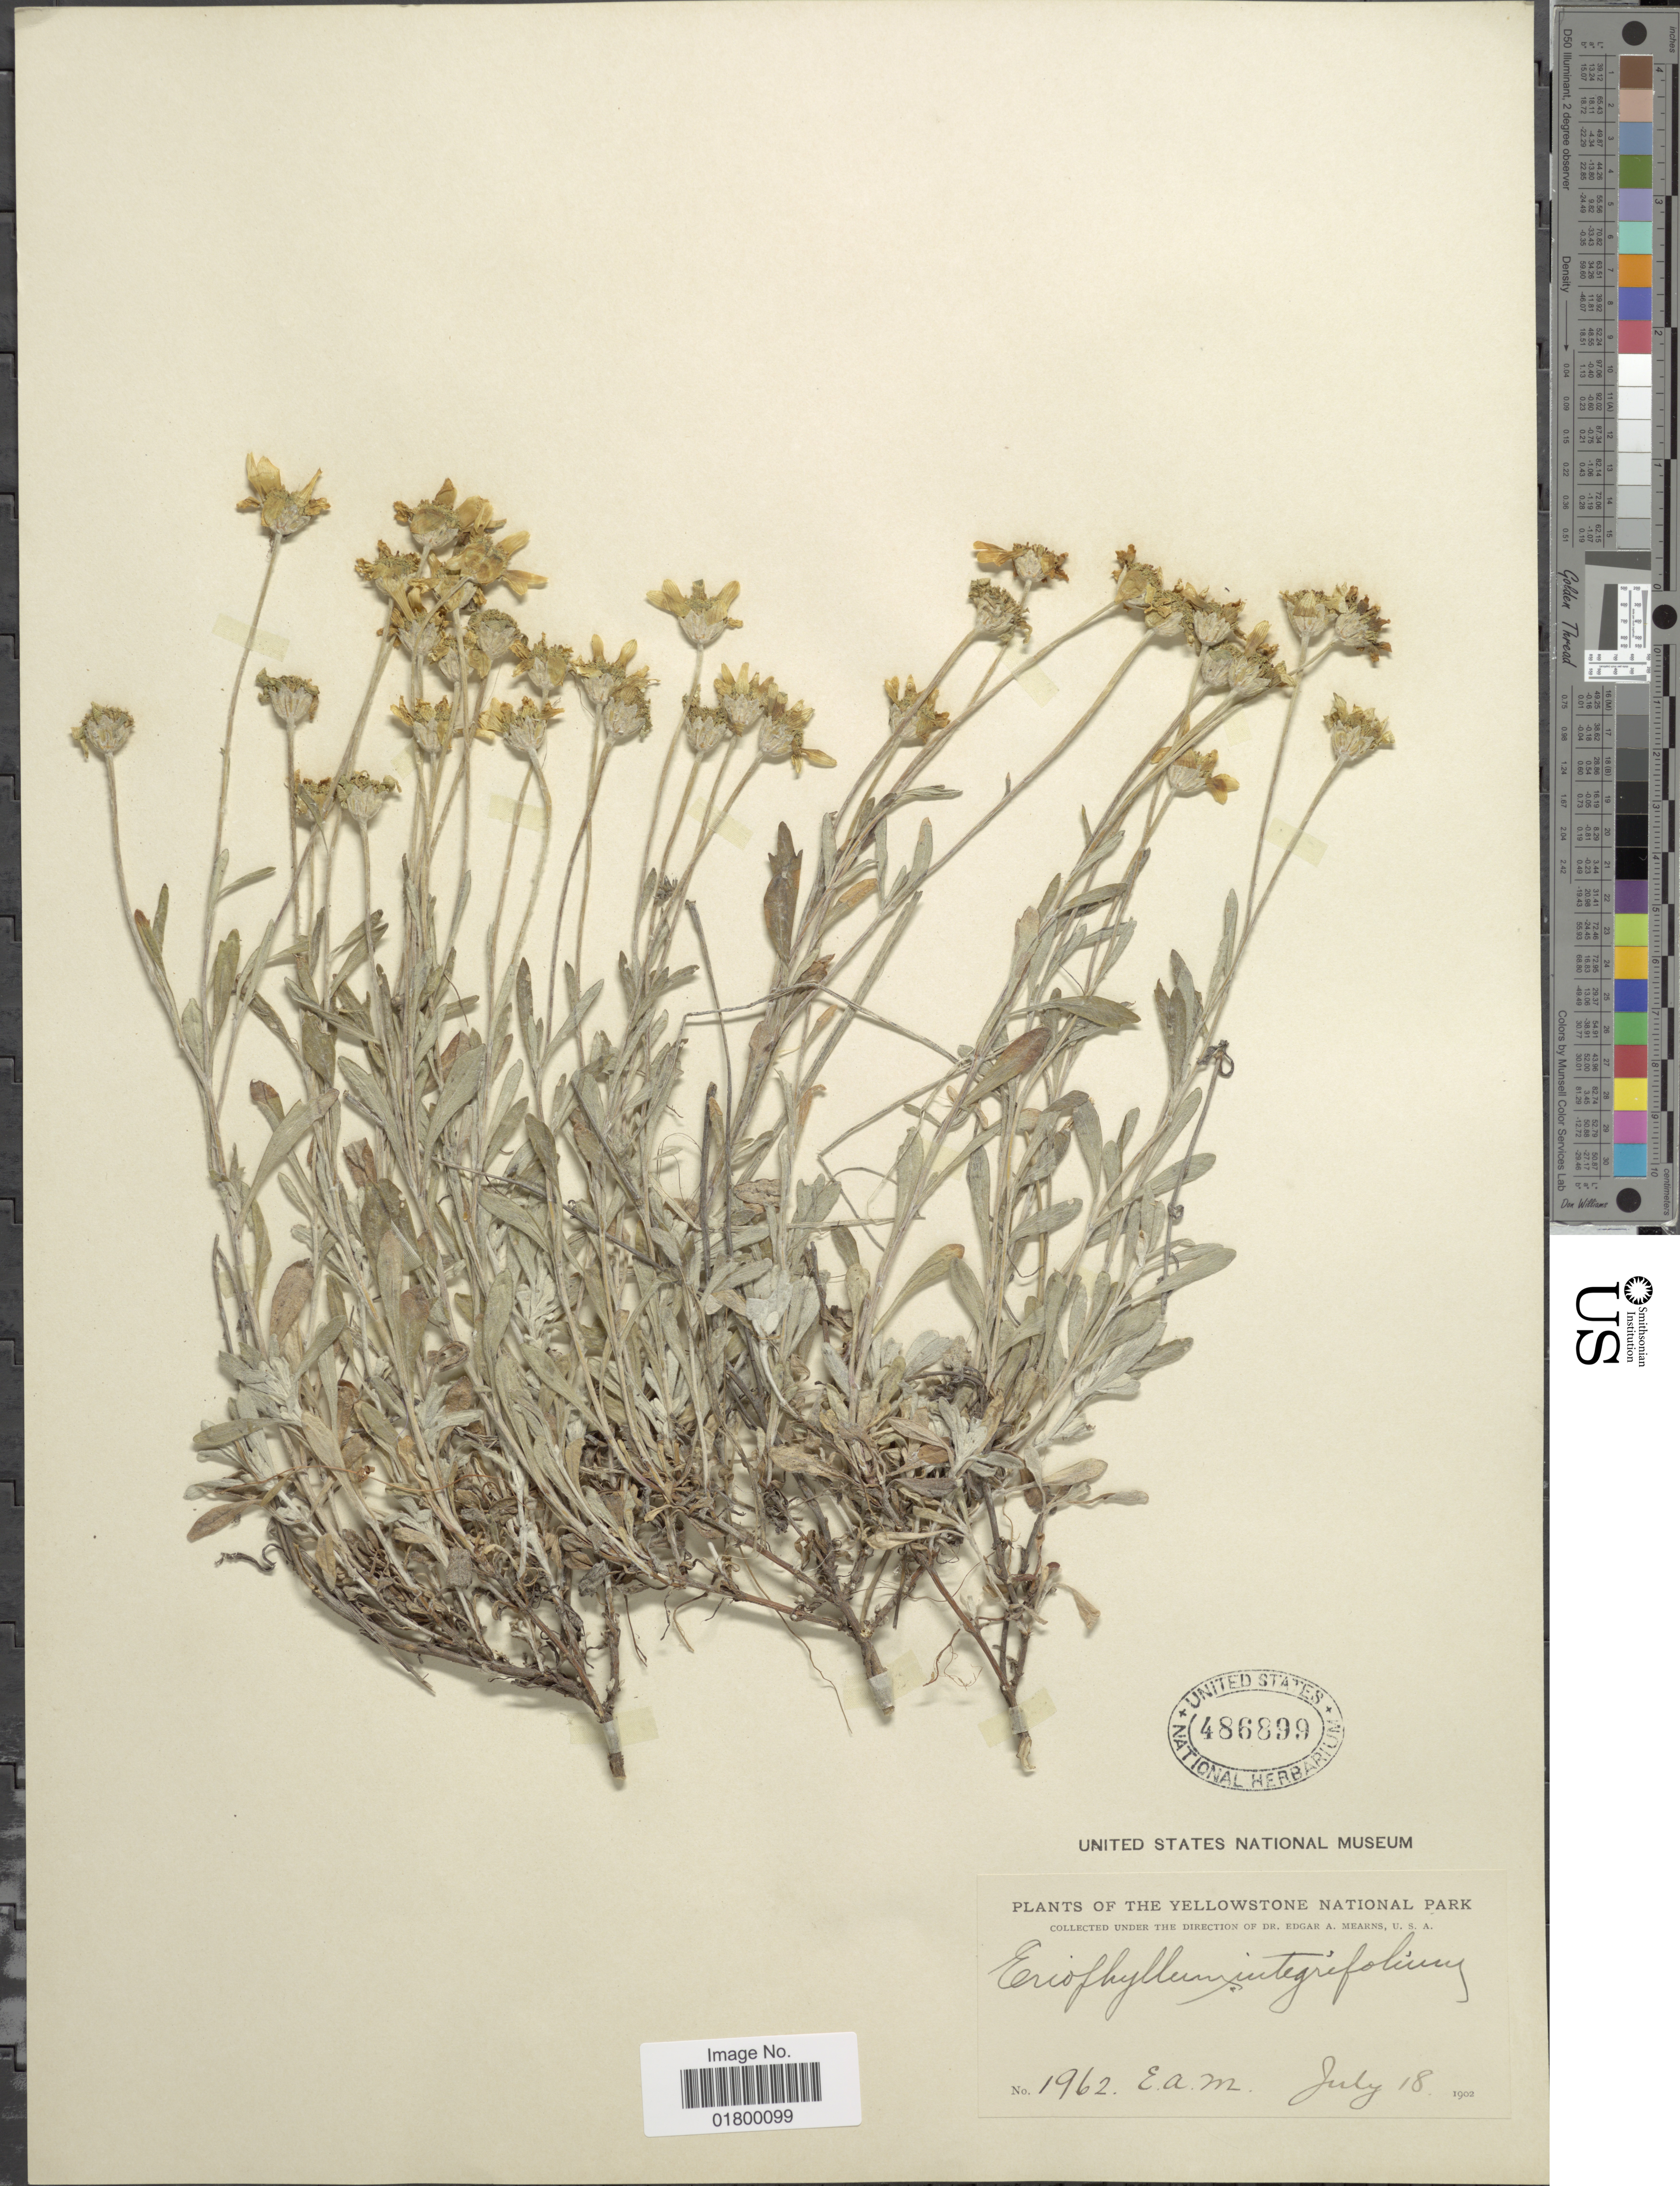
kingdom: Plantae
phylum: Tracheophyta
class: Magnoliopsida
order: Asterales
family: Asteraceae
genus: Eriophyllum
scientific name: Eriophyllum integrifolium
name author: (Hook.) Greene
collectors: E. A. Mearns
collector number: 1962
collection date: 1902-07-18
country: United States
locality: The Yellowstone National Park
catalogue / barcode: US 486899